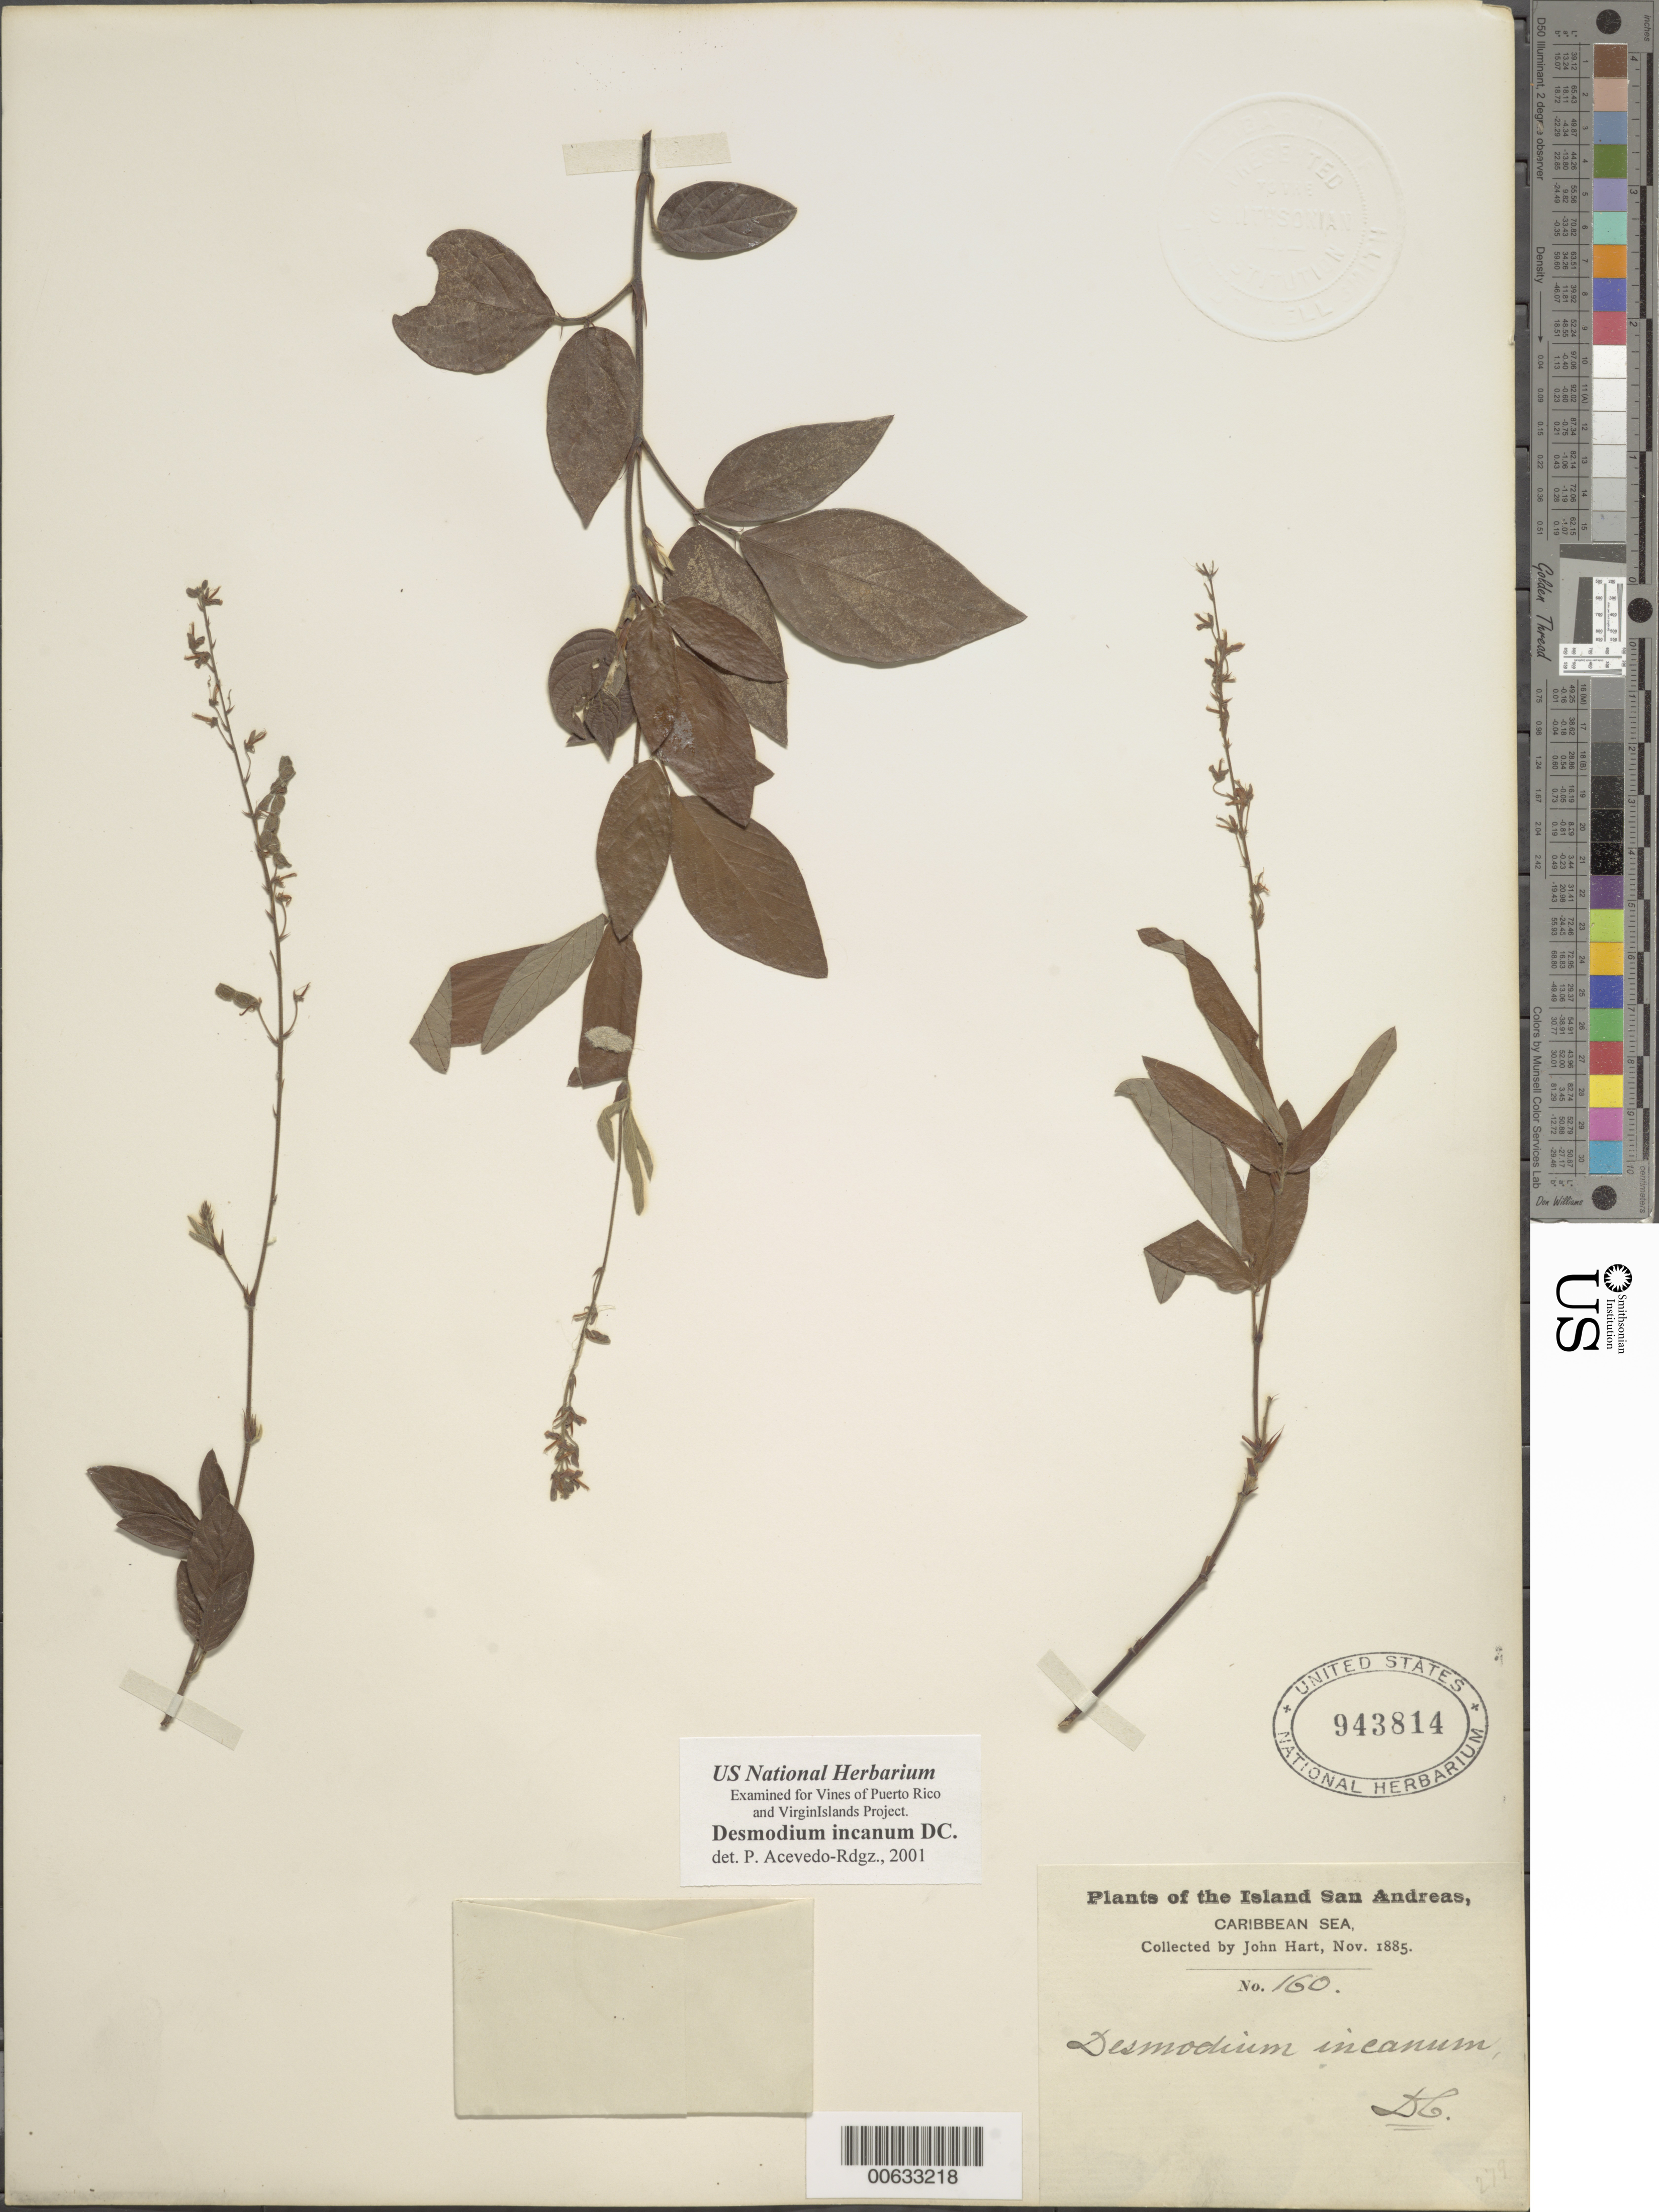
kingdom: Plantae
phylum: Tracheophyta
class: Magnoliopsida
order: Fabales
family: Fabaceae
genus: Desmodium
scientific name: Desmodium incanum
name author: (Sw.) DC.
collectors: J. H. Hart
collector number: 160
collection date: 1885-11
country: Colombia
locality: Island San Andreas, Caribbean Sea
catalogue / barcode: US 943814